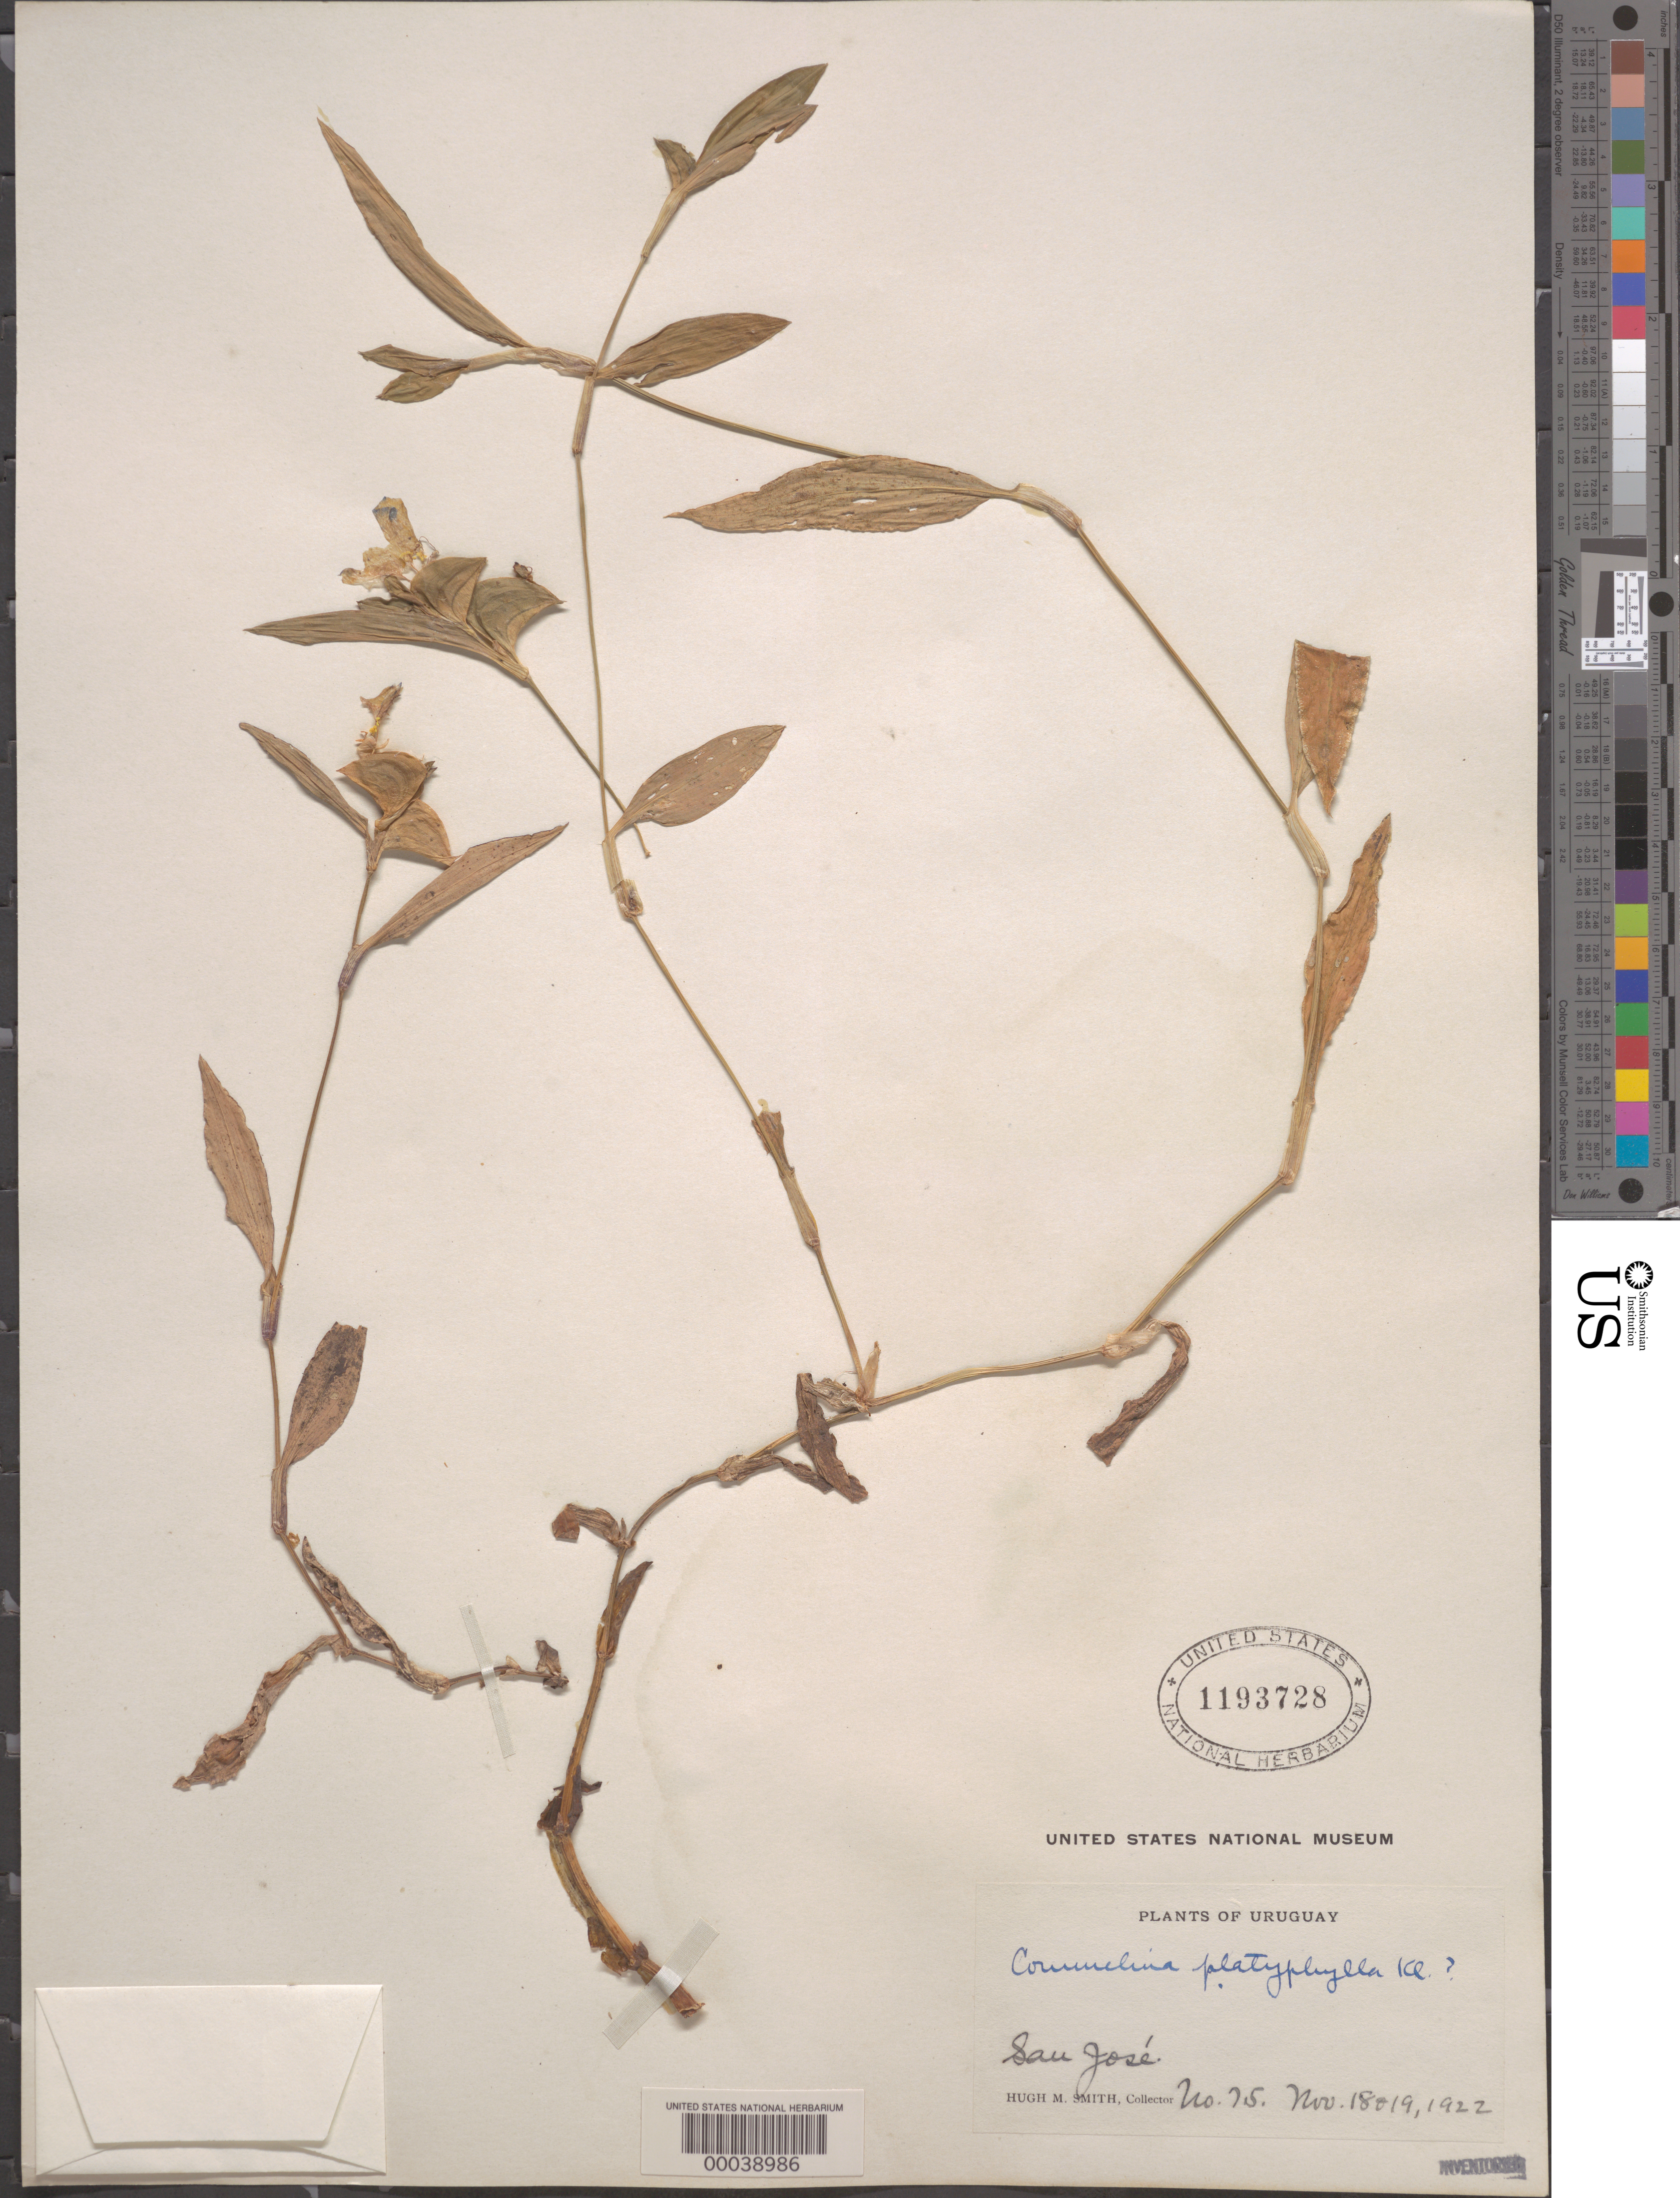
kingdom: Plantae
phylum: Tracheophyta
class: Liliopsida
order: Commelinales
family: Commelinaceae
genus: Commelina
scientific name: Commelina erecta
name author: L.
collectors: H. M. Smith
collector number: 75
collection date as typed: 18 Nov 1922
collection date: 1922-11-18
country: Uruguay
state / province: San Jose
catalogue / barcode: US 1193728